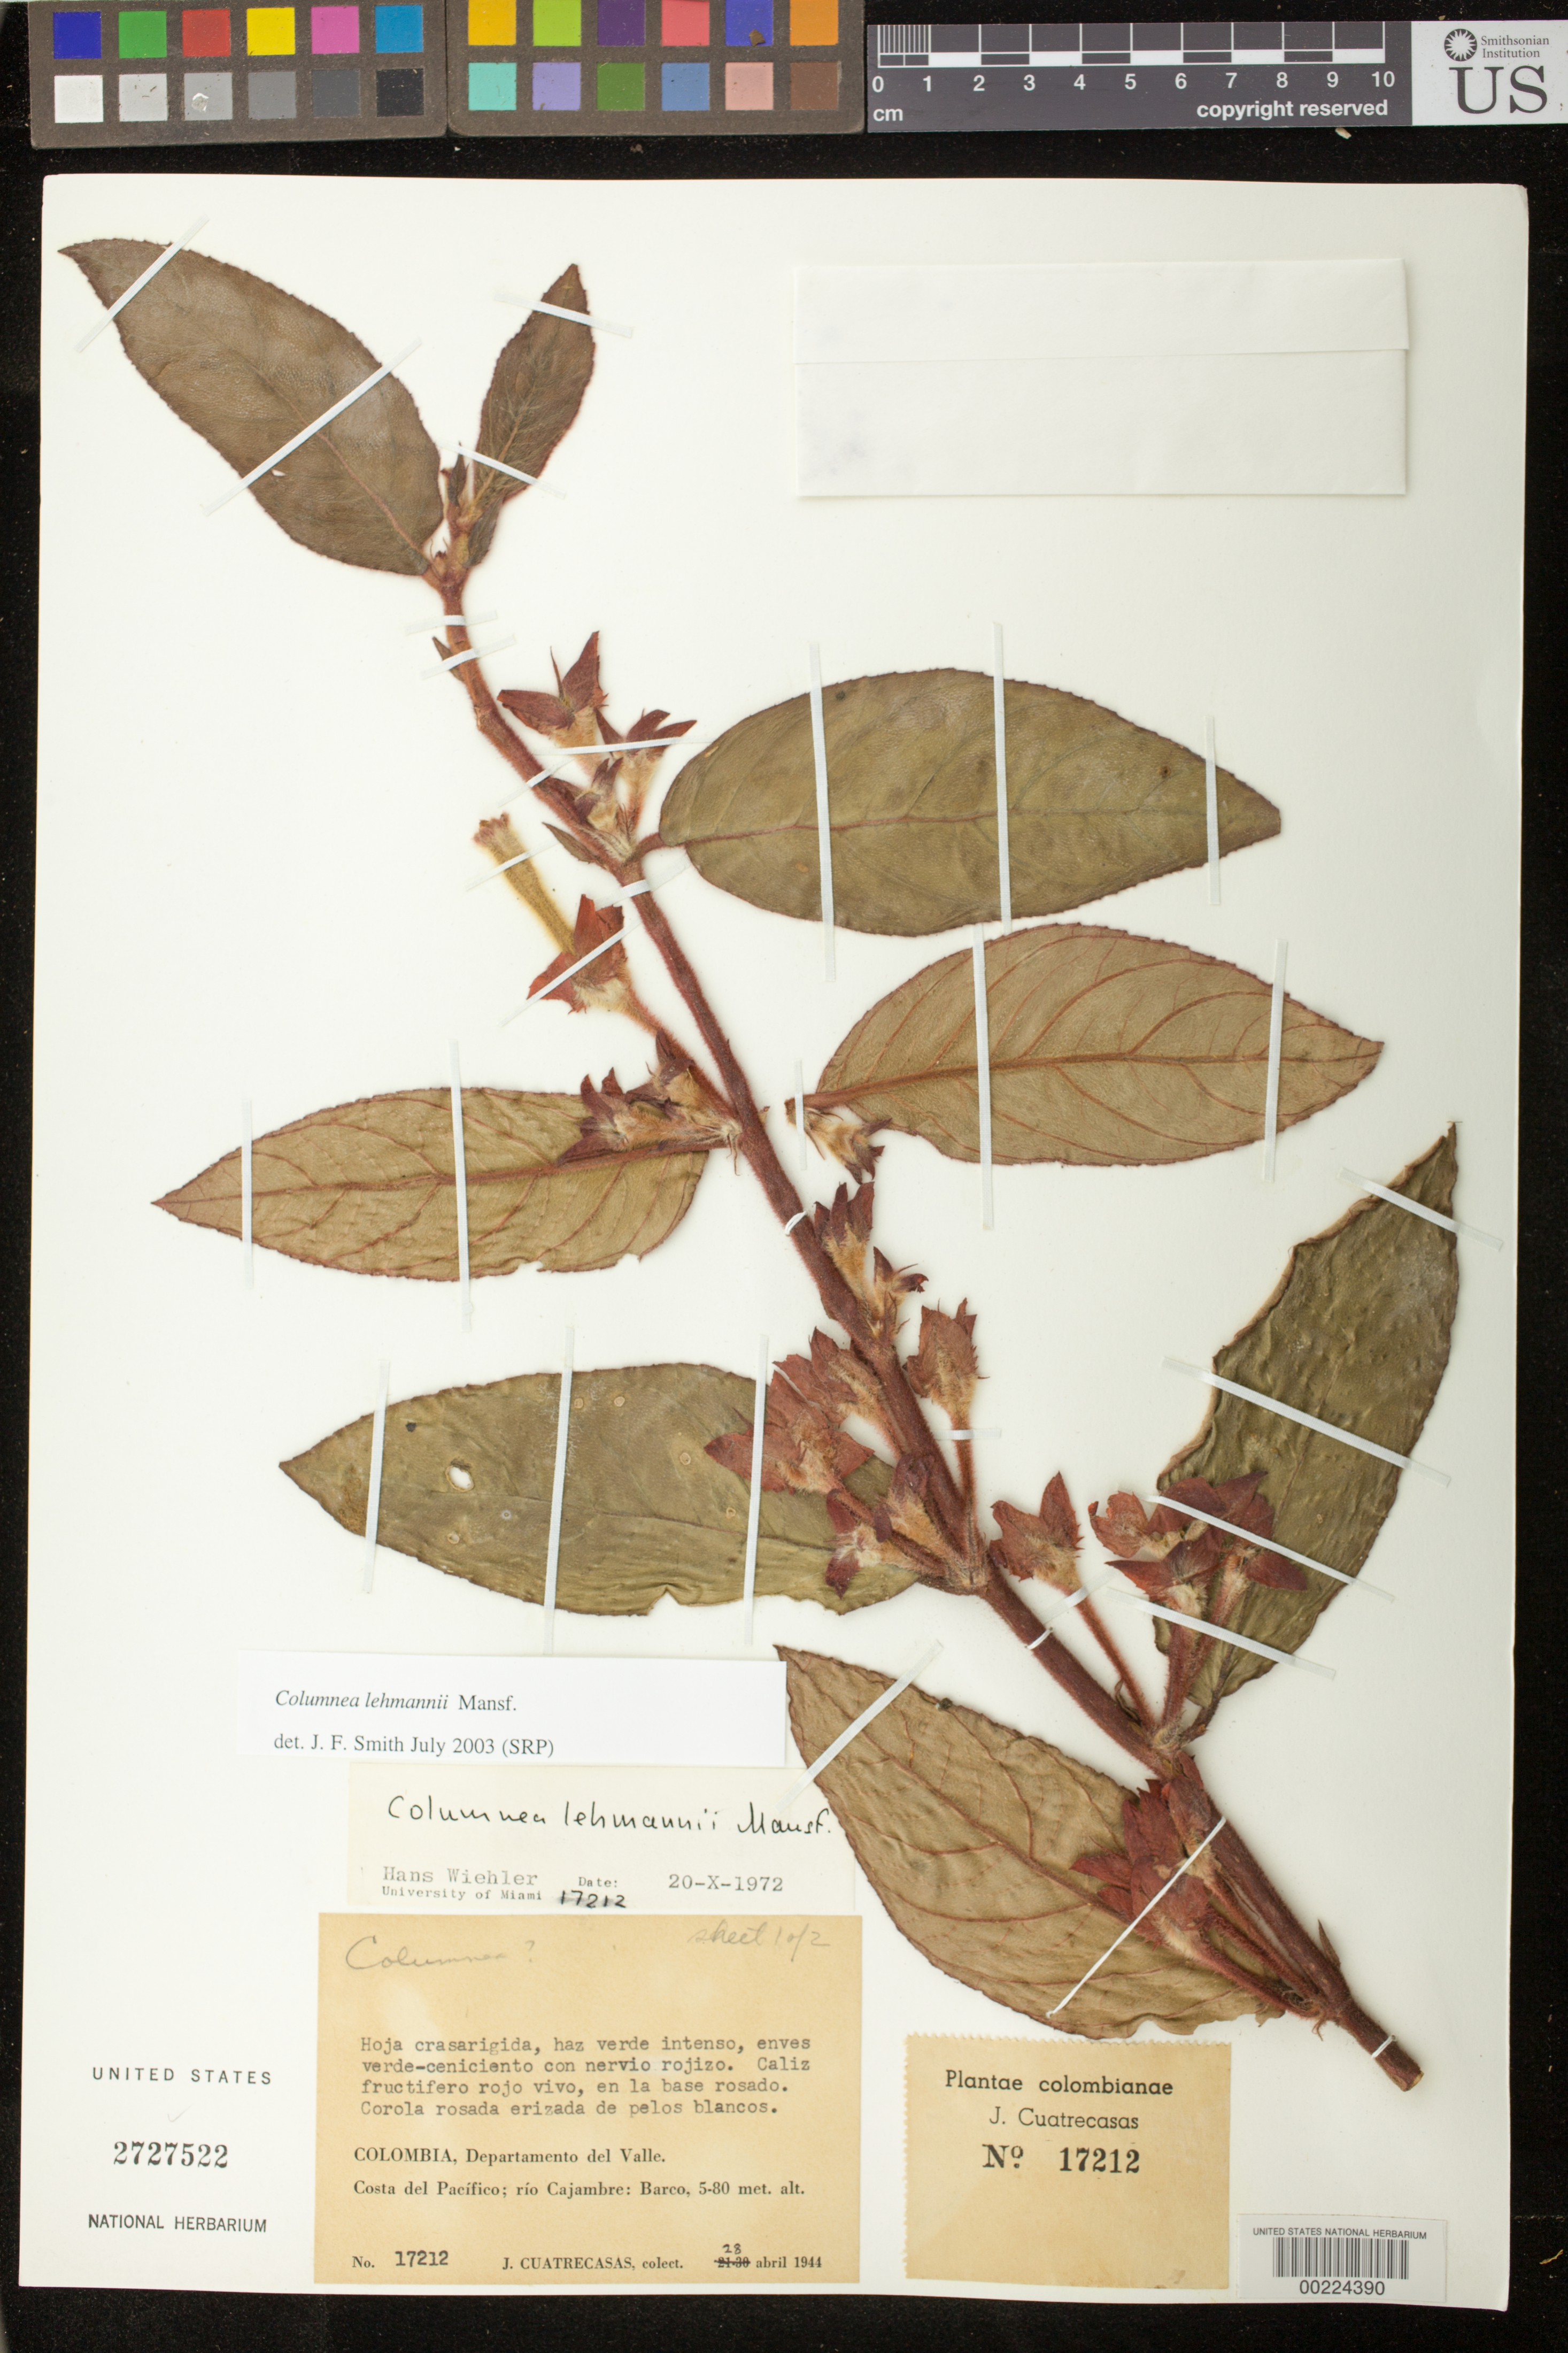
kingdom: Plantae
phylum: Tracheophyta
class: Magnoliopsida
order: Lamiales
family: Gesneriaceae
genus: Columnea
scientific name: Columnea lehmannii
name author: Mansf.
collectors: J. Cuatrecasas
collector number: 17212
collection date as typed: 28 Apr 1944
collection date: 1944-04-28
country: Colombia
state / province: Valle del Cauca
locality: Costa del Pacífico; río Cajambre: Barco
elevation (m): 5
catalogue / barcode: US 2727522